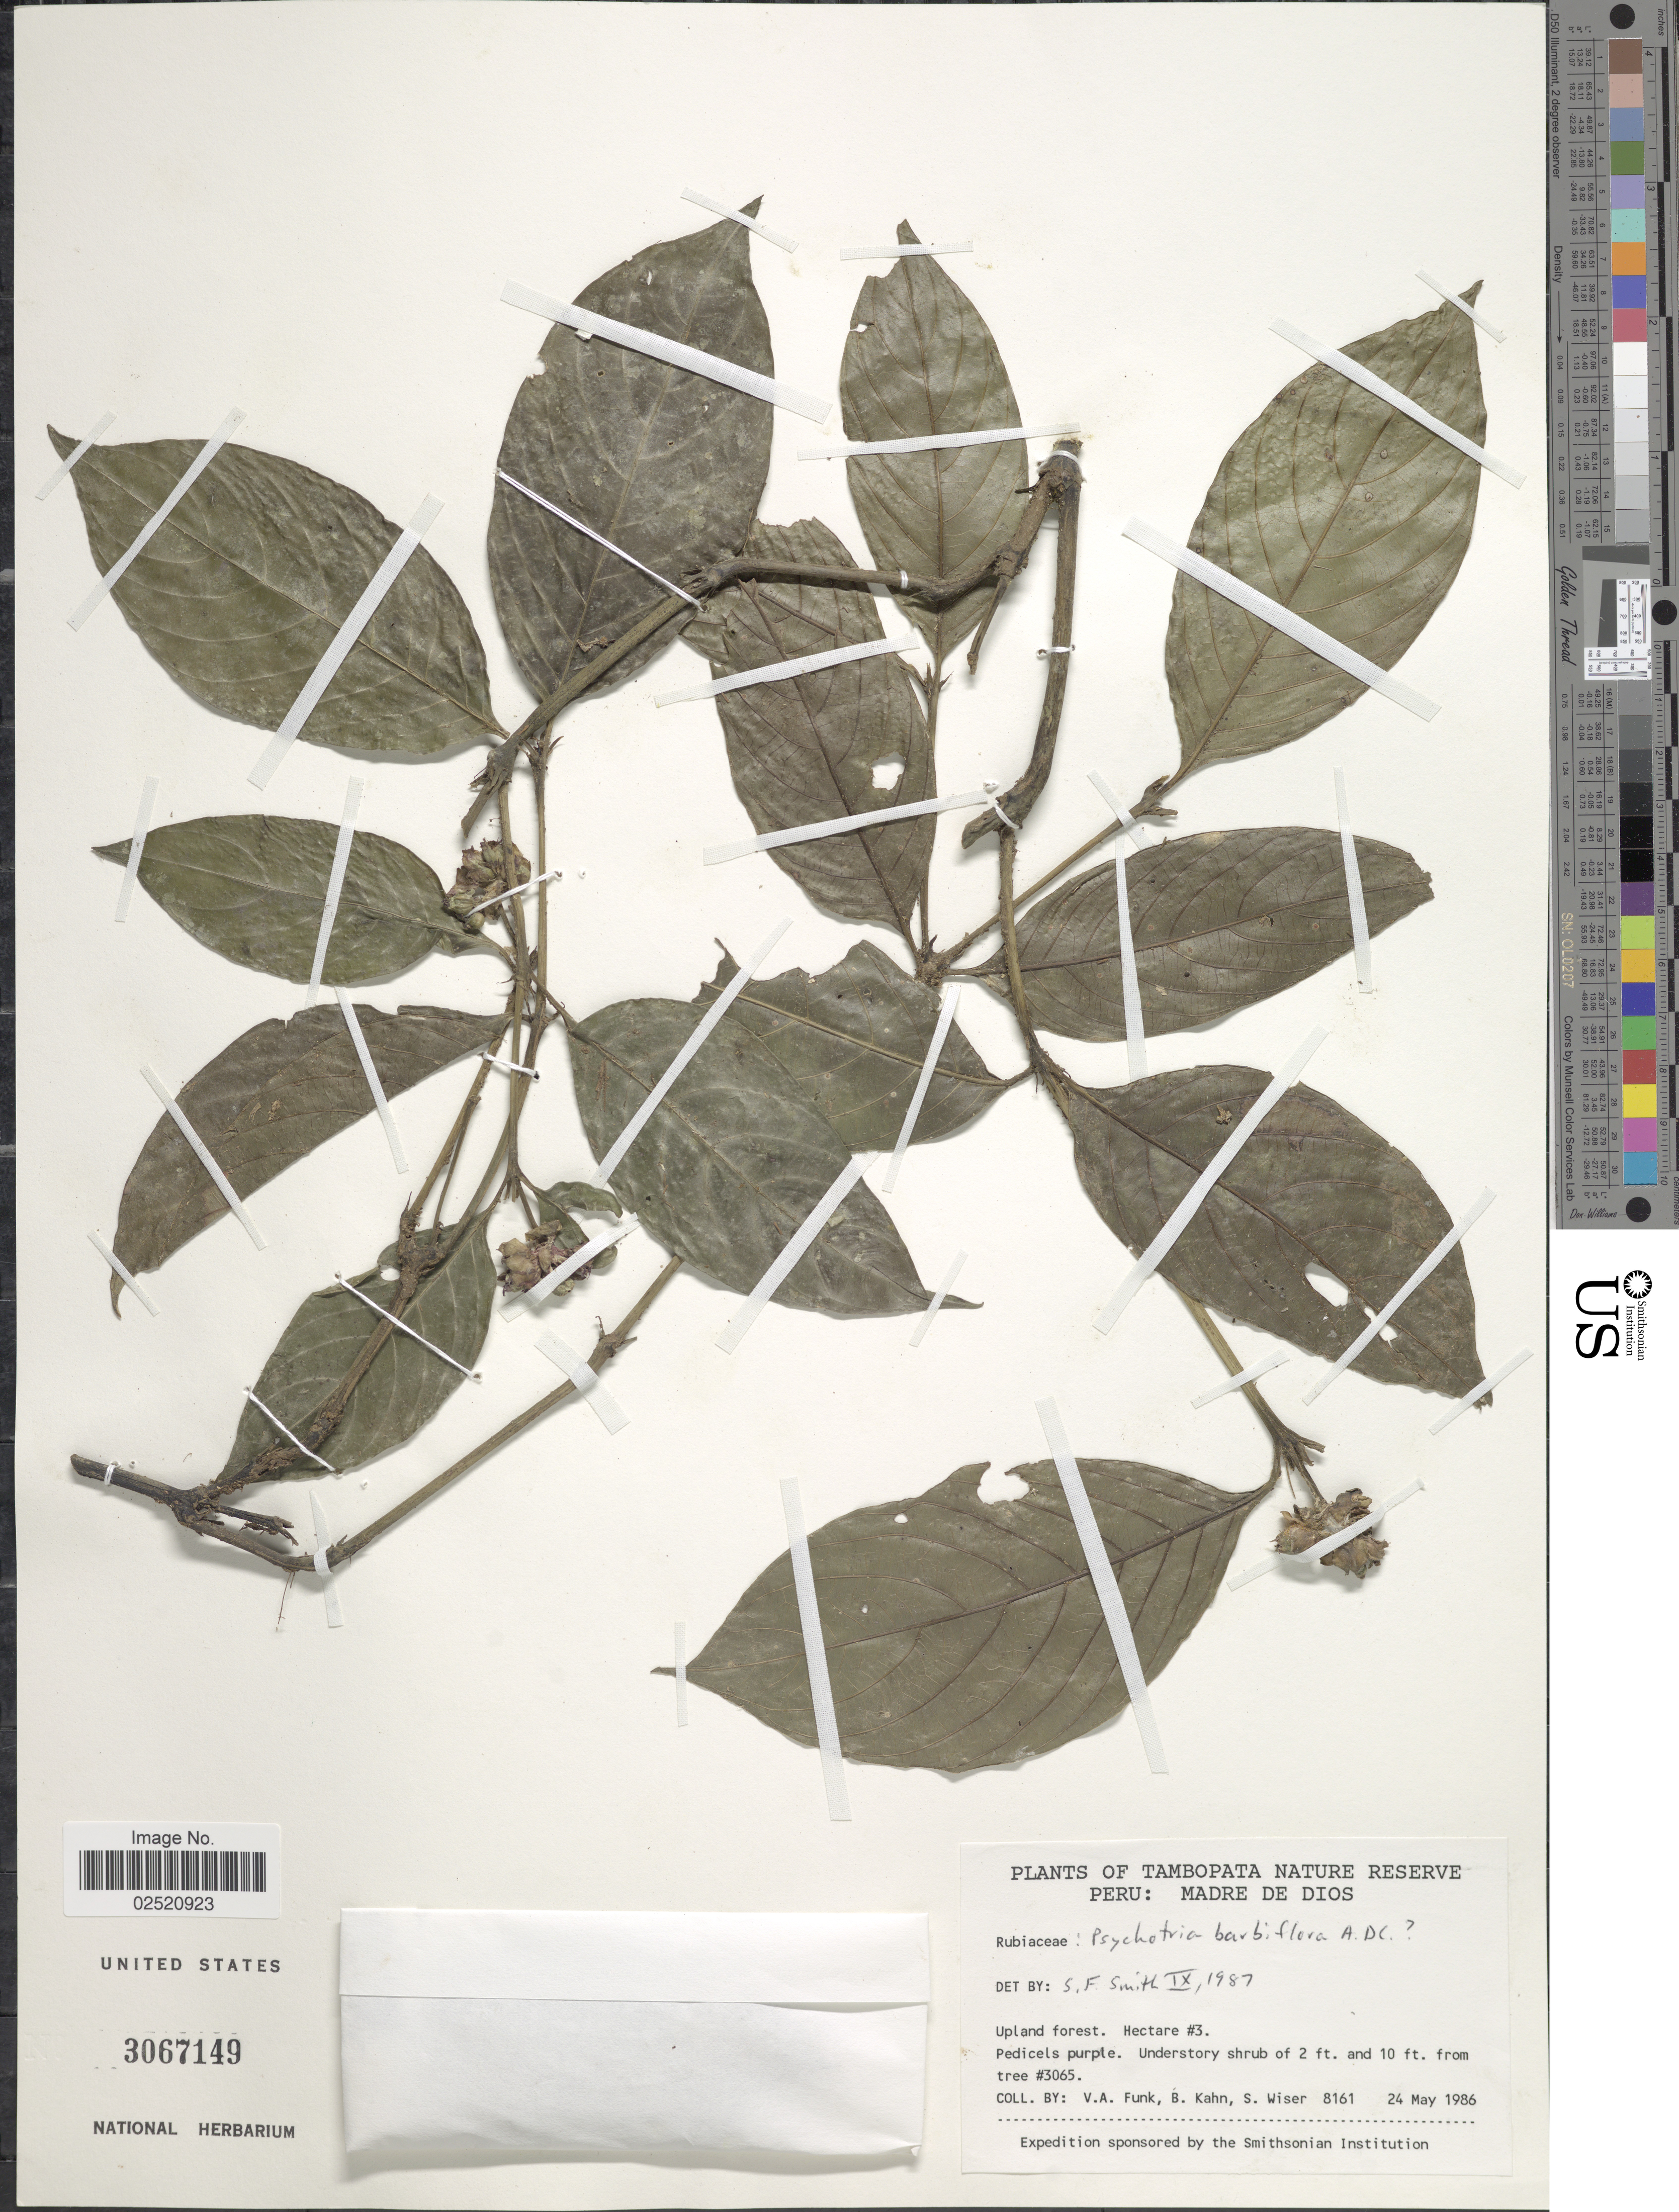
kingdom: Plantae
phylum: Tracheophyta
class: Magnoliopsida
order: Gentianales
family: Rubiaceae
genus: Psychotria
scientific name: Psychotria barbiflora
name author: DC.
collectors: V. Funk, B. Kahn & S. Wiser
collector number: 8161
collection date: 1986-05-24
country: Peru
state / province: Madre de Dios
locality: Tambopata Nature Reserve, Upland forest, Hectare #3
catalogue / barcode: US 3067149